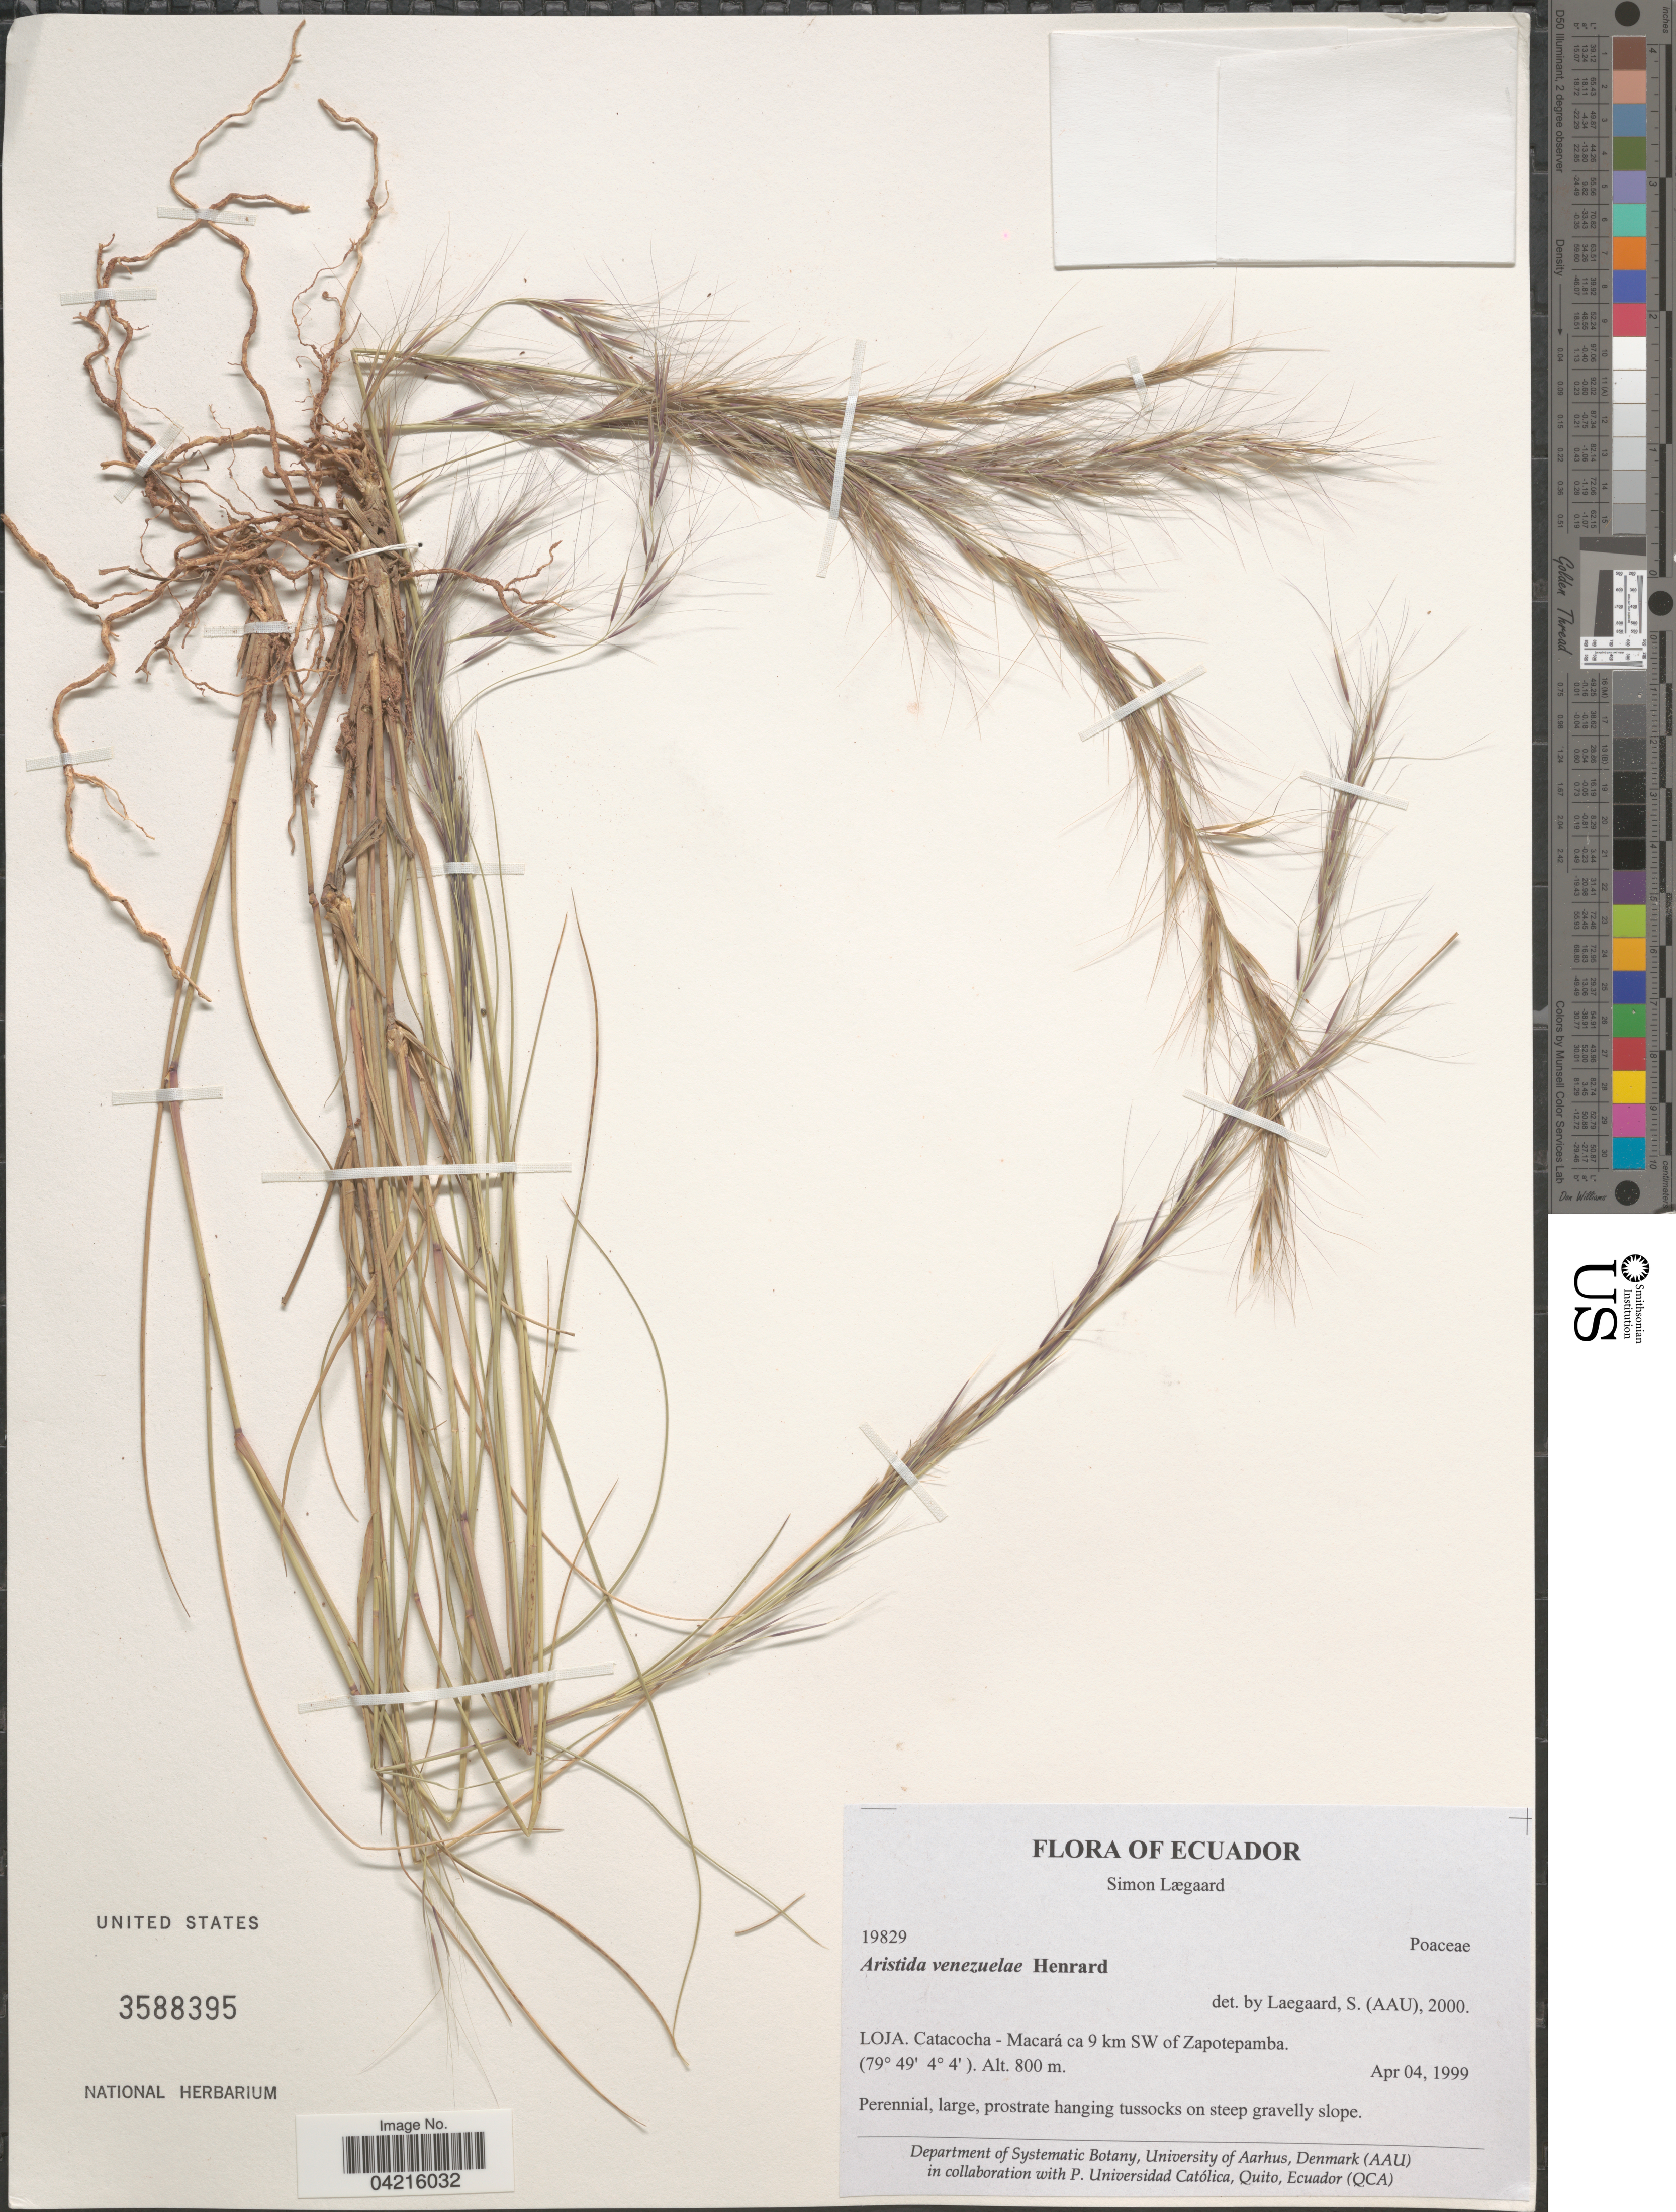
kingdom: Plantae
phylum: Tracheophyta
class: Liliopsida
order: Poales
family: Poaceae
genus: Aristida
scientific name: Aristida venesuelae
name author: Henr.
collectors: S. Lægaard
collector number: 19829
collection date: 1999-04-04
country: Ecuador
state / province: Loja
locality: Catacocha - Macará ca 9 km SW of Zapotepamba. On steep gravelly slope.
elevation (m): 800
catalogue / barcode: US 3588395